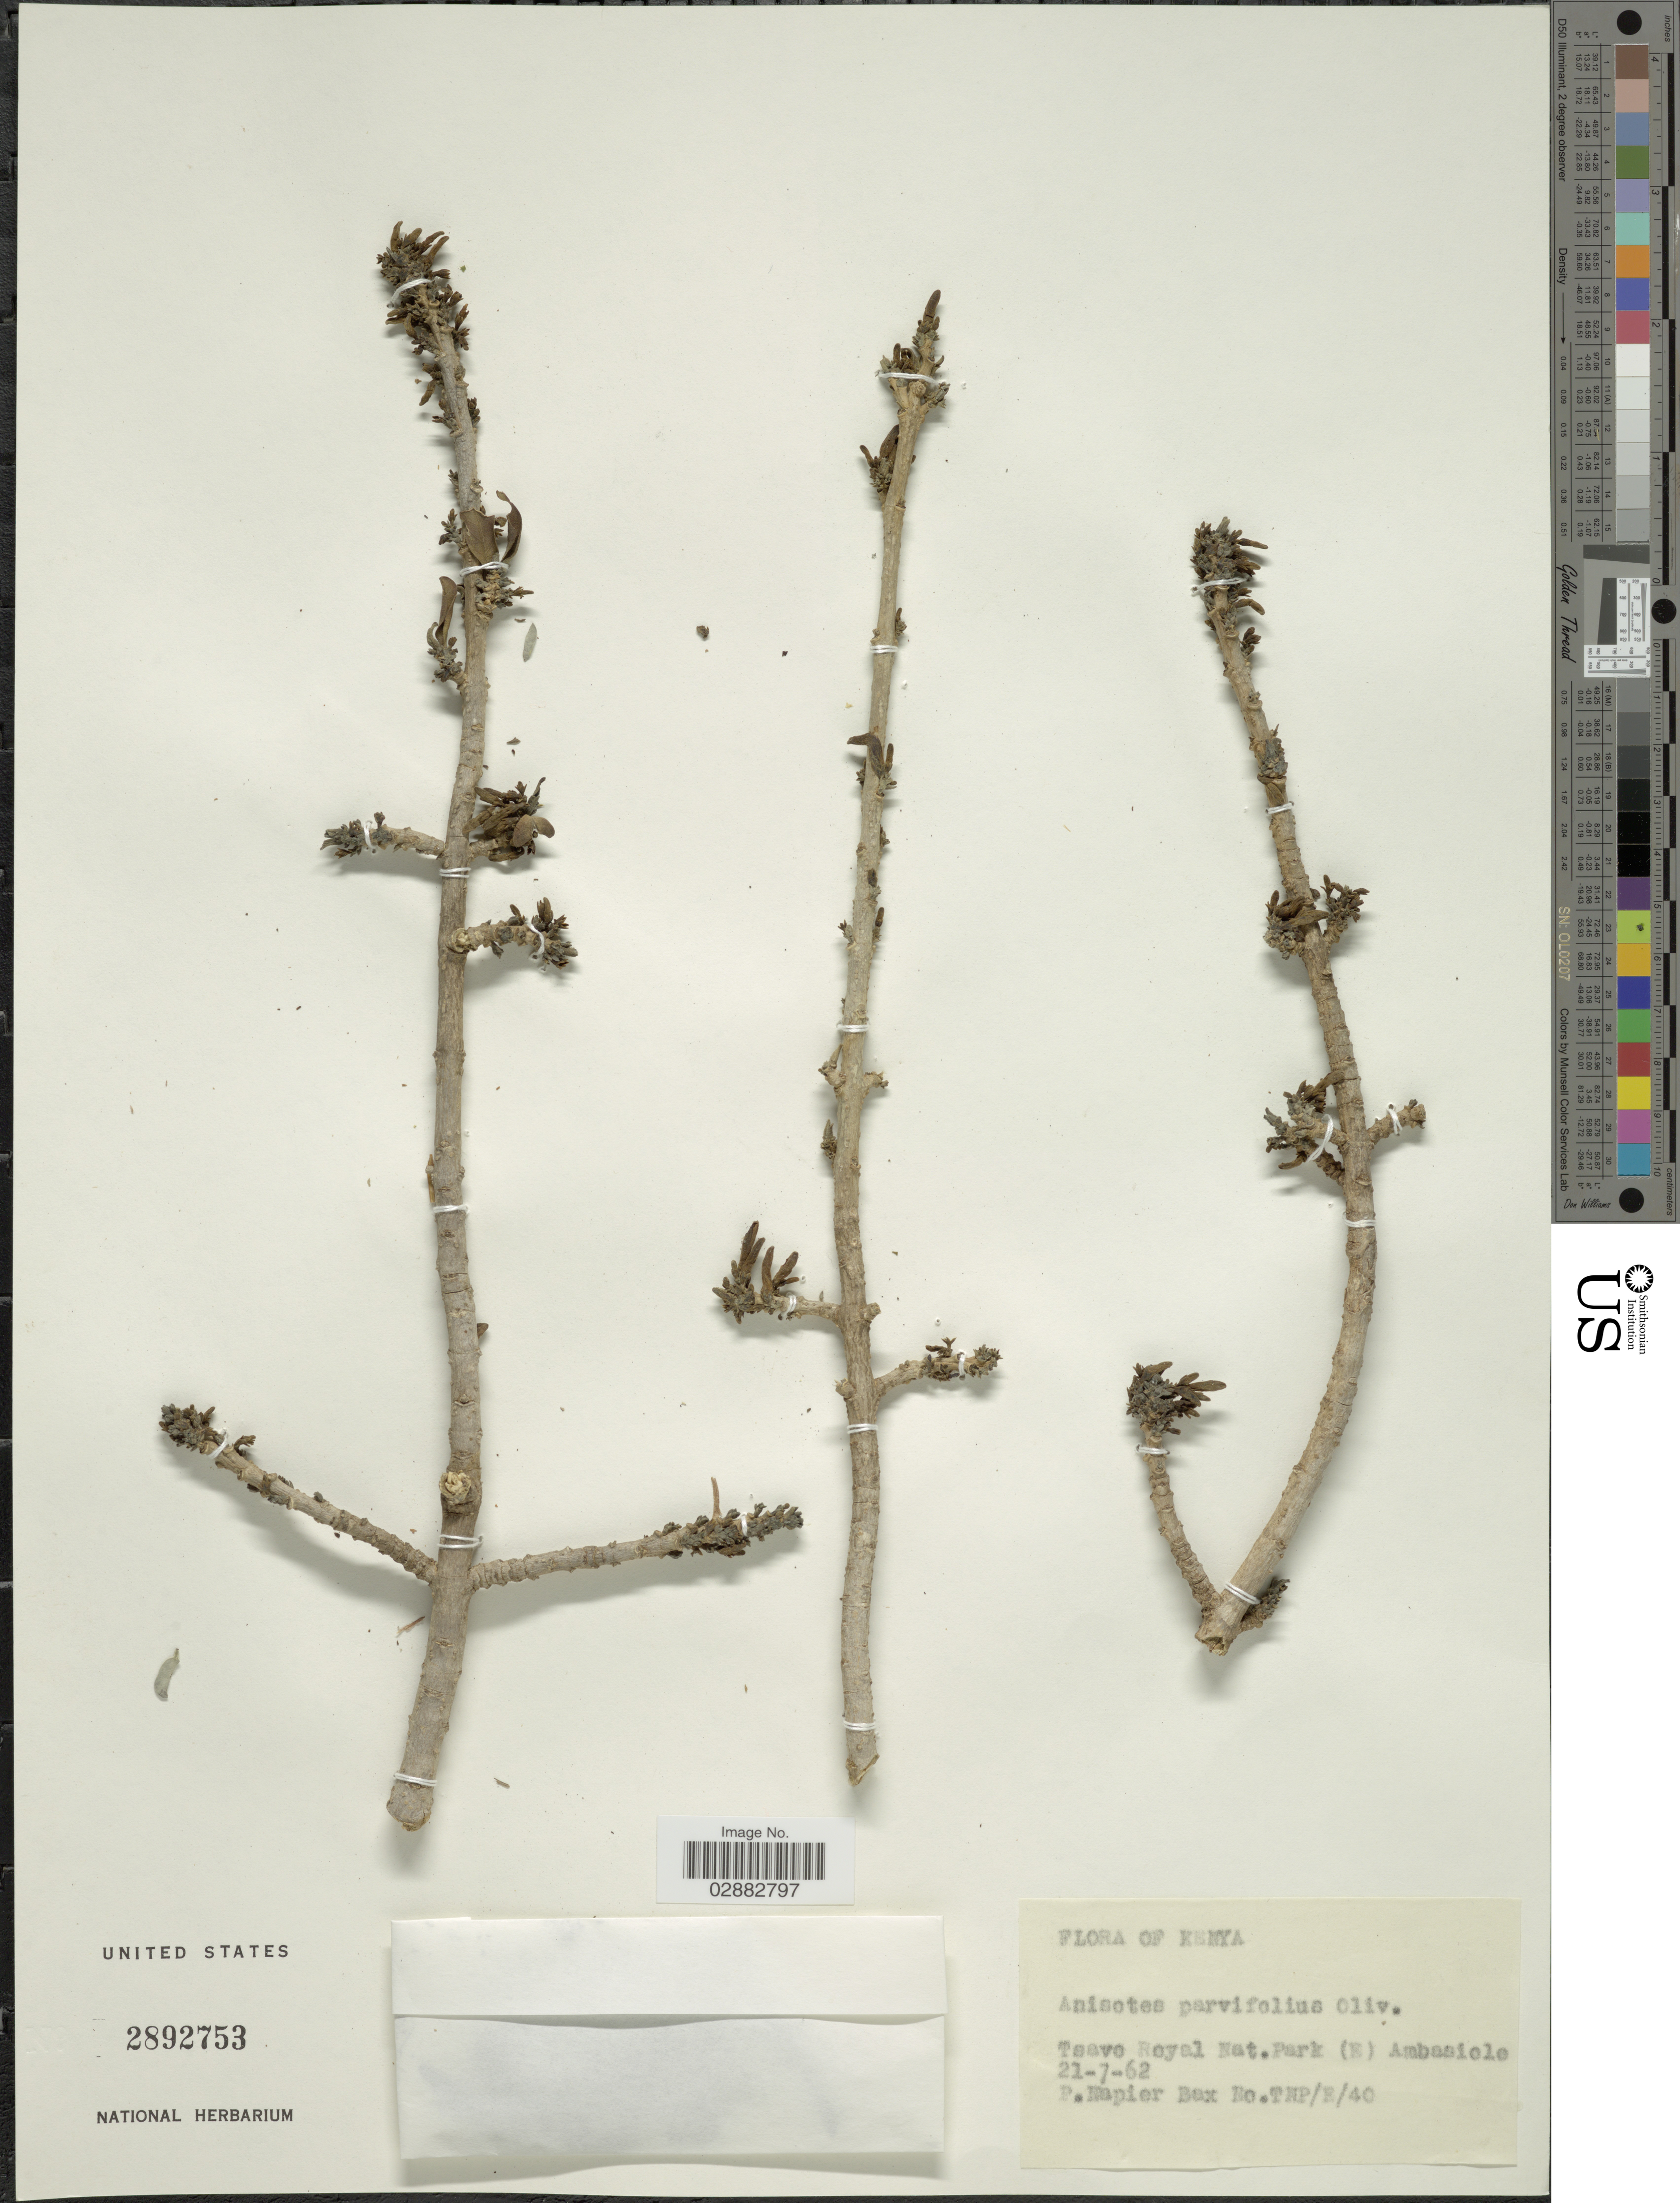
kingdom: Plantae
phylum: Tracheophyta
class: Magnoliopsida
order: Lamiales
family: Acanthaceae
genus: Anisotes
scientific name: Anisotes sp.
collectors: P. Napier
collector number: TNP/E/40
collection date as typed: Transcribed d/m/y: 21/7/62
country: Kenya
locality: Tsavo Royal Nat. Park (E) Ambasiole.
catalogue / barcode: US 2892753